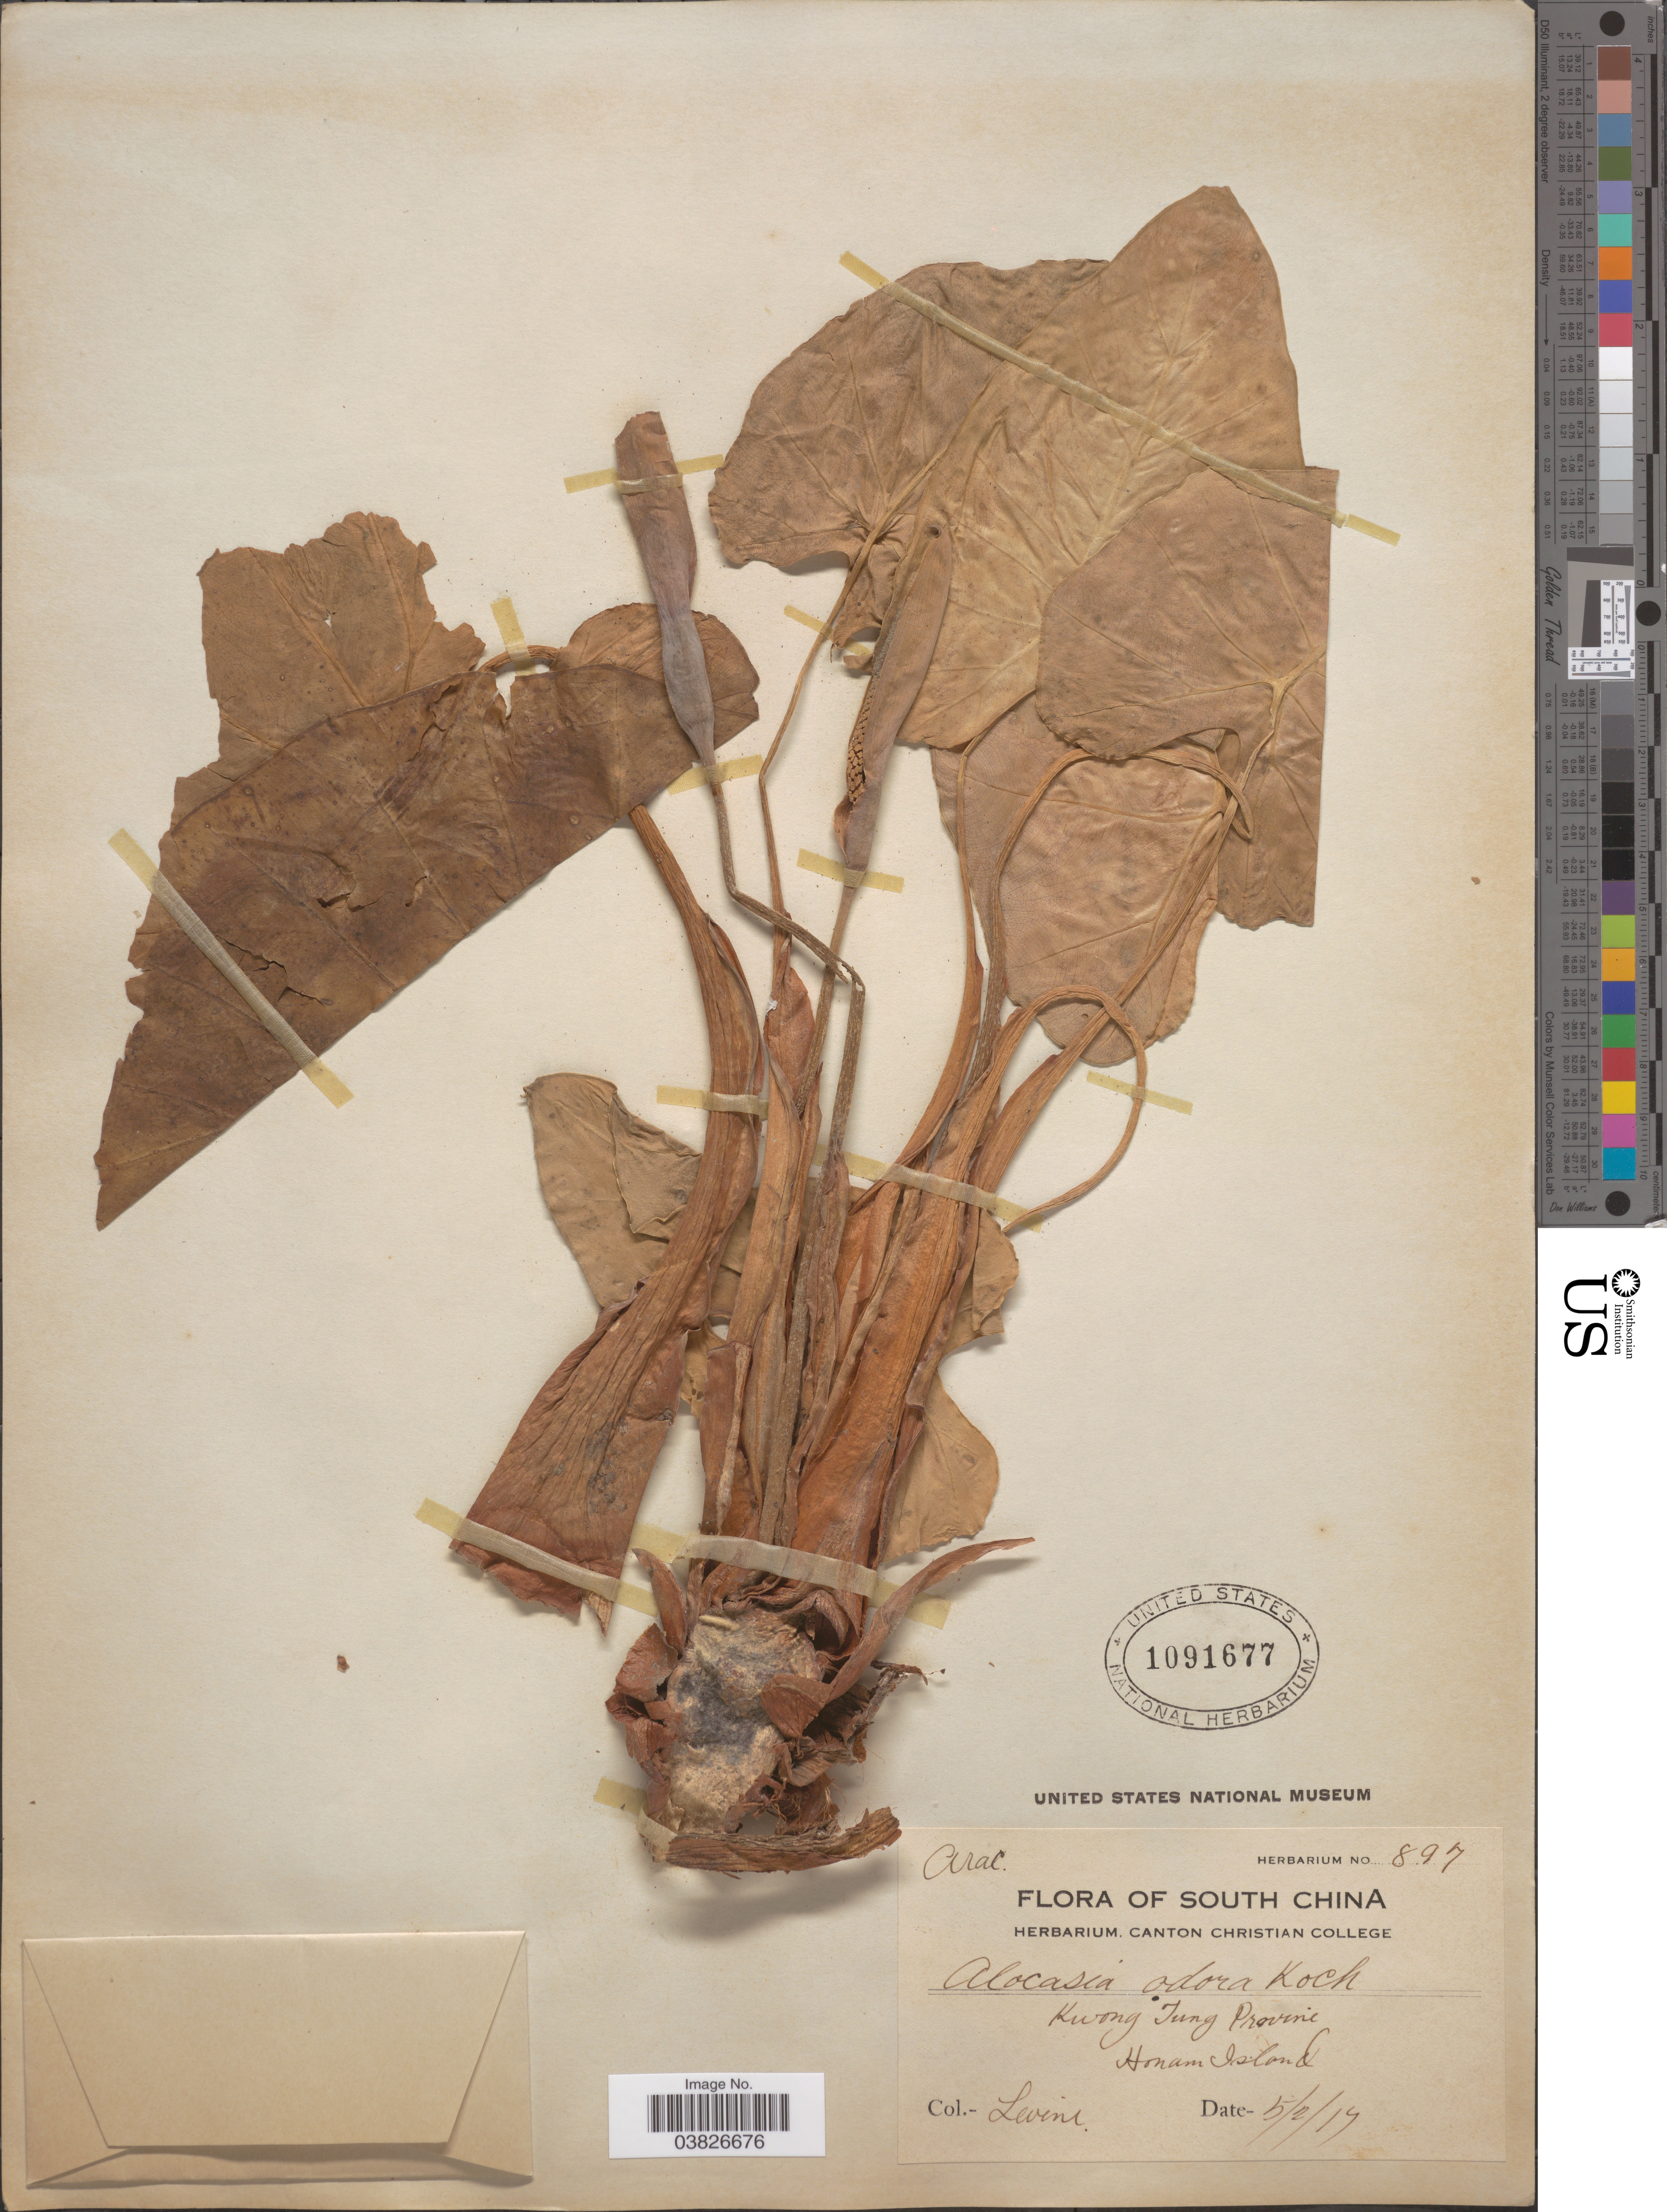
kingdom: Plantae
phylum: Tracheophyta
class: Liliopsida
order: Alismatales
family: Araceae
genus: Alocasia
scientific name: Alocasia odora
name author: (Roxb. ex Lodd. et al.) Spach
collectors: -. Levine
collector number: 897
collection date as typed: Transcribed d/m/y: 5/2/17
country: China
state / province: Guangdong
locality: South China. Kwong Tung Province. Honam Island.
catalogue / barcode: US 1091677